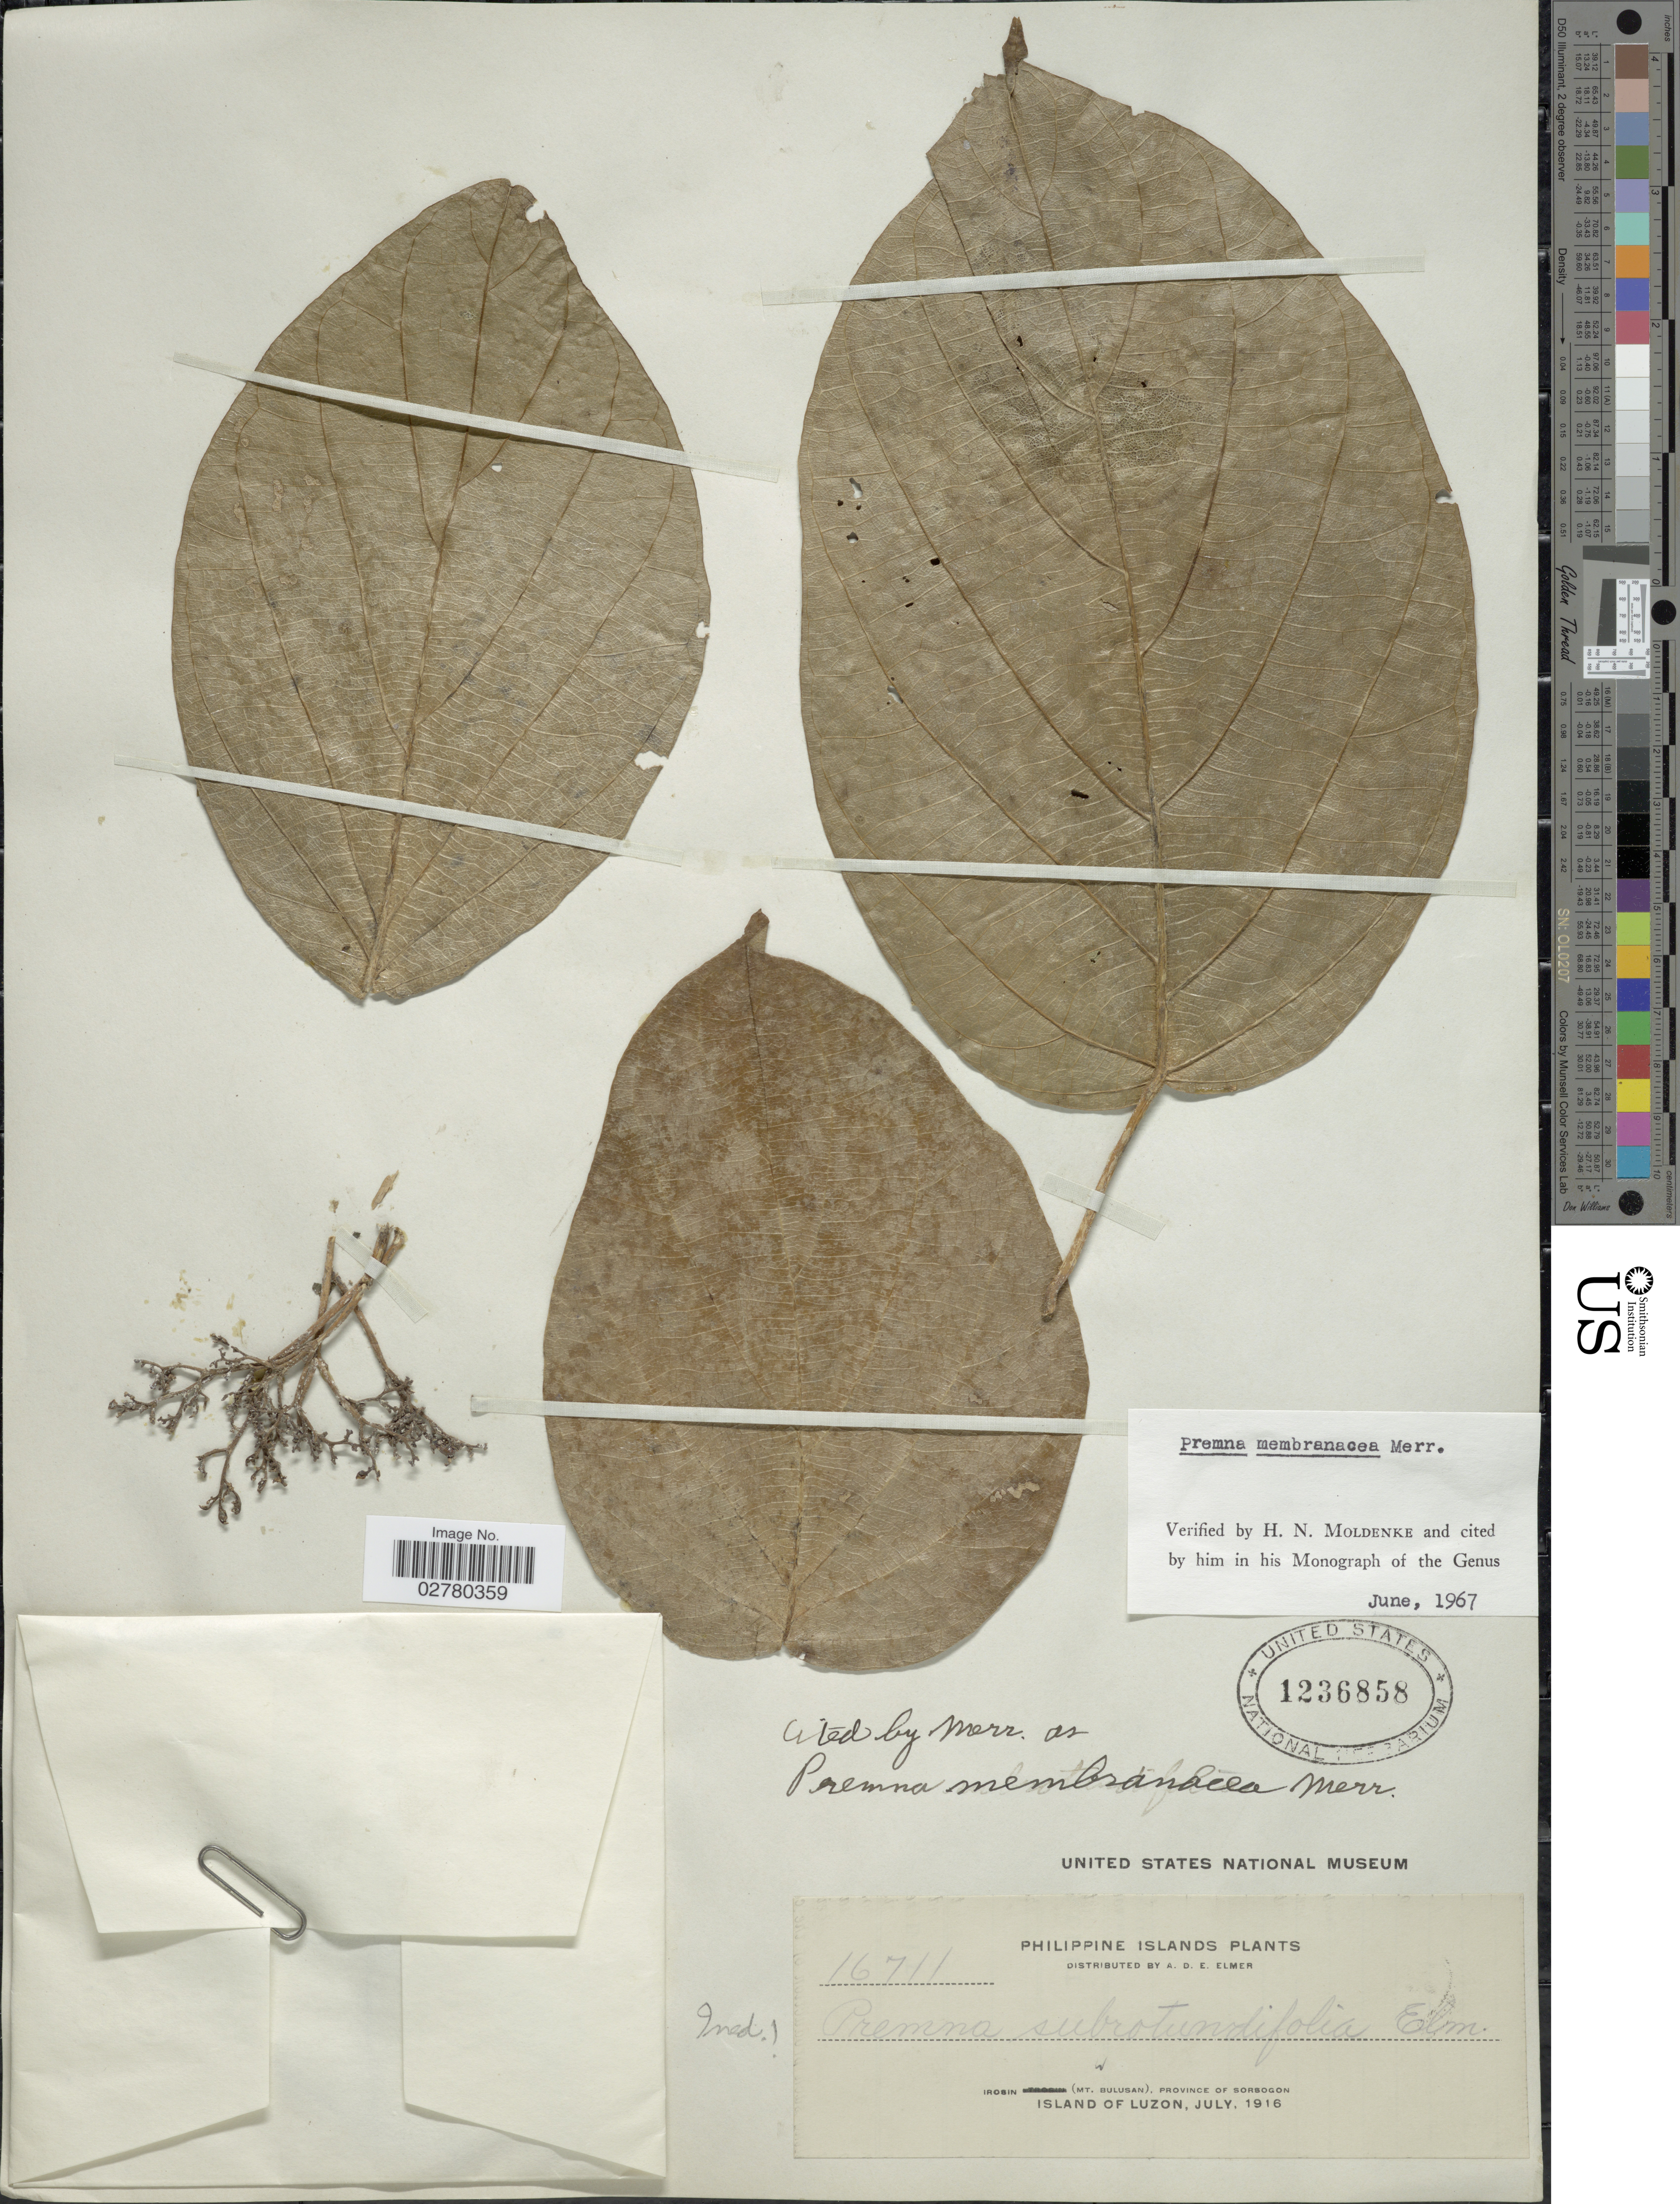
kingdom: Plantae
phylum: Tracheophyta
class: Magnoliopsida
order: Lamiales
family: Lamiaceae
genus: Premna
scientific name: Premna membranacea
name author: Merr.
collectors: A. D. E. Elmer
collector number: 16711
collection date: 1916-07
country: Philippines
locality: Irosin (Mt. Bulusan), Province of Sorsogon.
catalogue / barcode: US 1236858